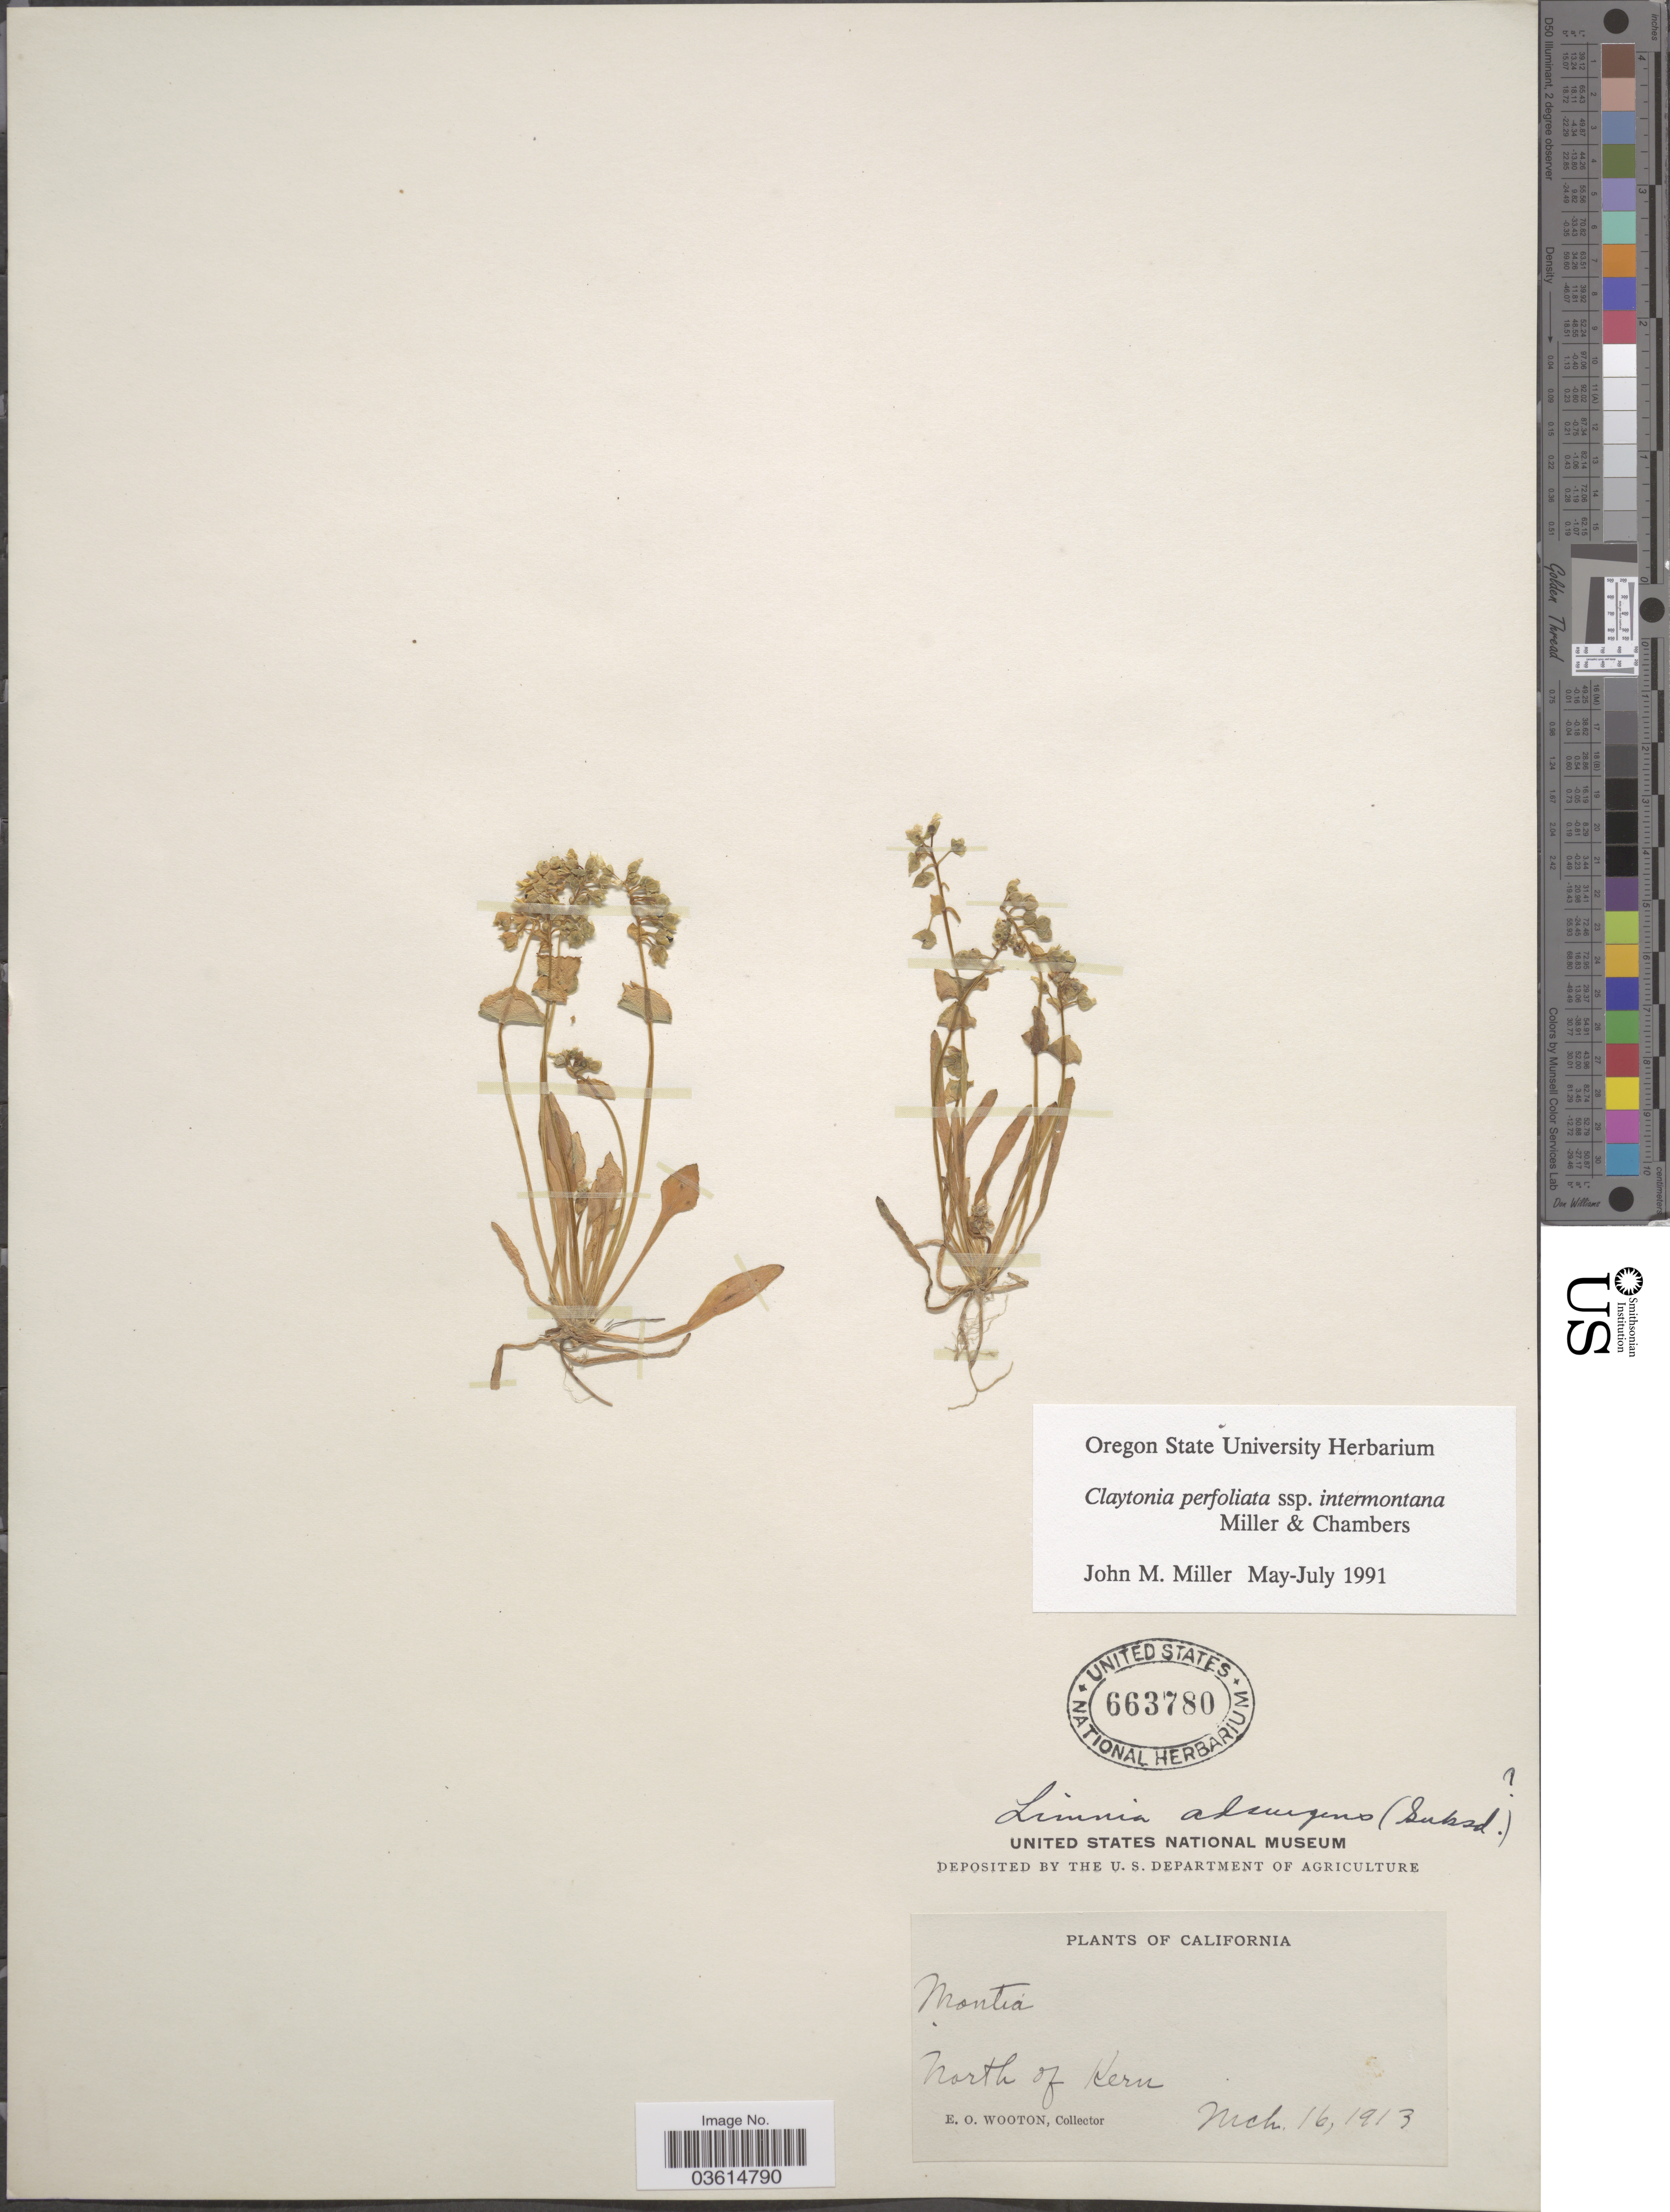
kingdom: Plantae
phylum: Tracheophyta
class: Magnoliopsida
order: Caryophyllales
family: Montiaceae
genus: Claytonia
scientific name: Claytonia perfoliata subsp. intermontana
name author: Mill. & Chambers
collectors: E. O. Wooton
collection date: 1913-03-16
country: United States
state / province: California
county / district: Kern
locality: North of Kern.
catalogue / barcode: US 663780